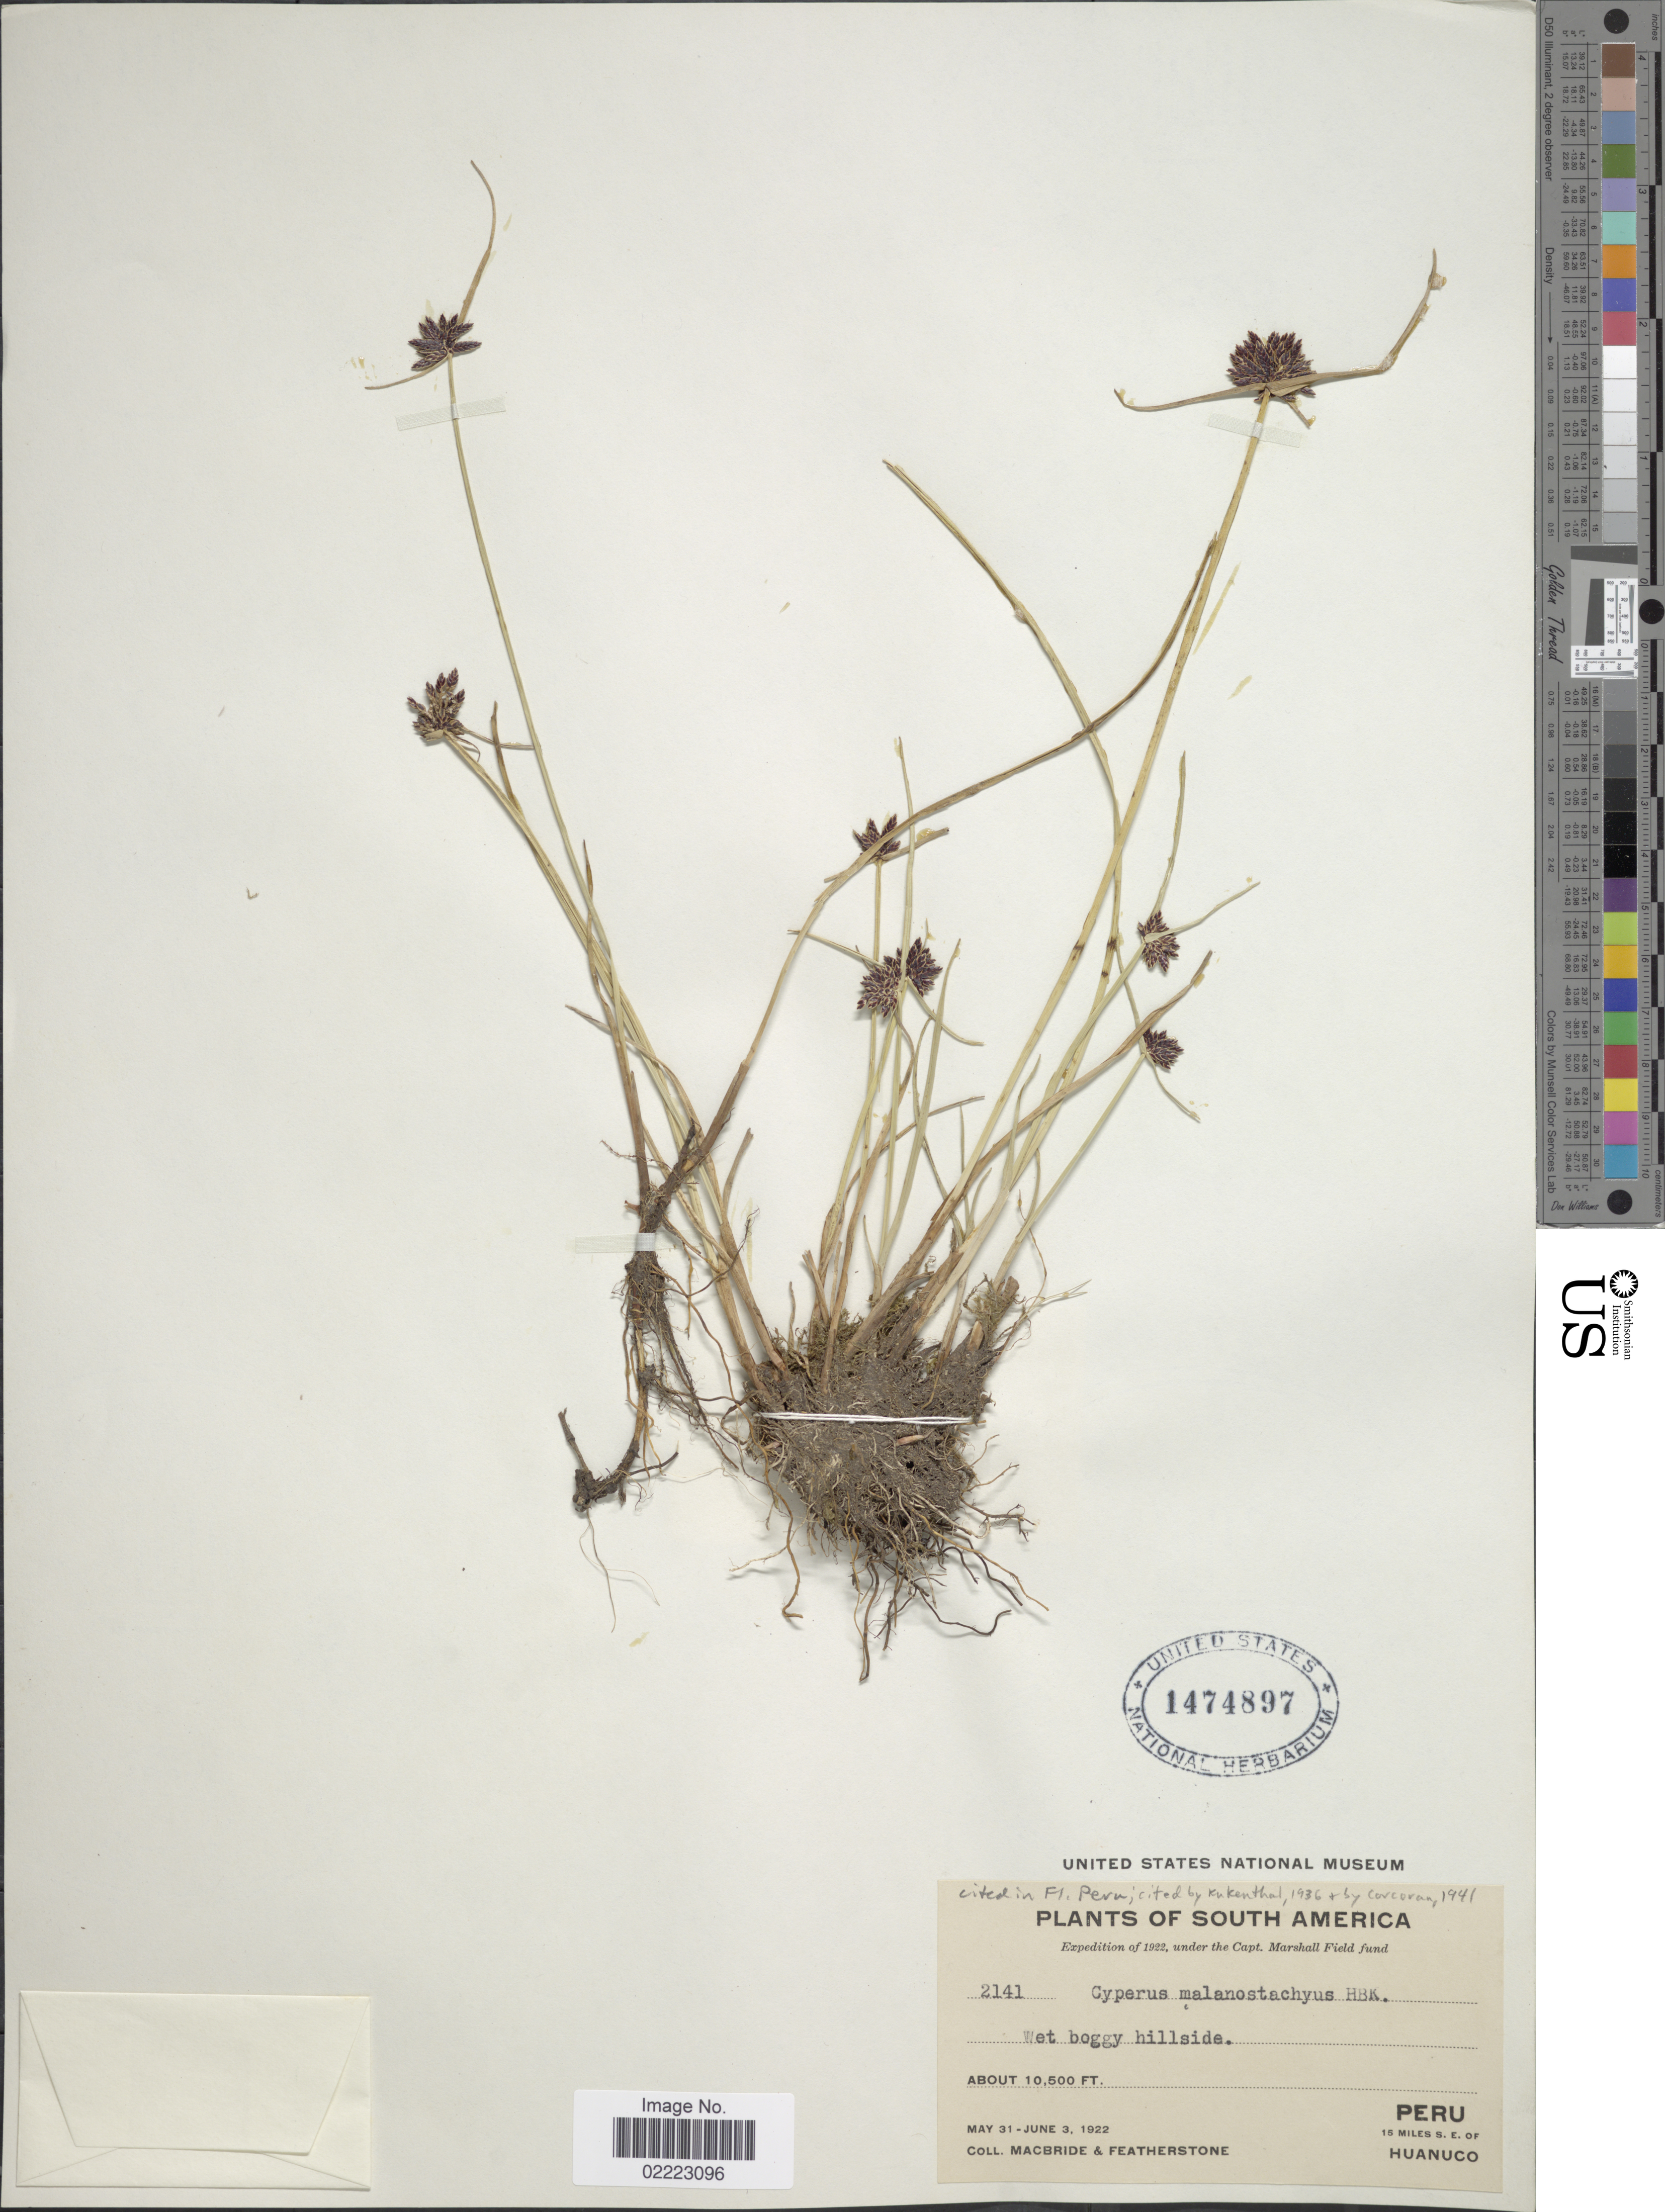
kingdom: Plantae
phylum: Tracheophyta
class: Liliopsida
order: Poales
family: Cyperaceae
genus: Cyperus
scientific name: Cyperus niger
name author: Ruiz & Pav.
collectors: Macbride, -- & -. Featherstone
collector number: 2141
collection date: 1922-05-31/1922-06-03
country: Peru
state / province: Huánuco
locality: Wet boggy hillside, 15 miles S.E. of Huanuco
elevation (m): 3200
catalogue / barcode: US 1474897